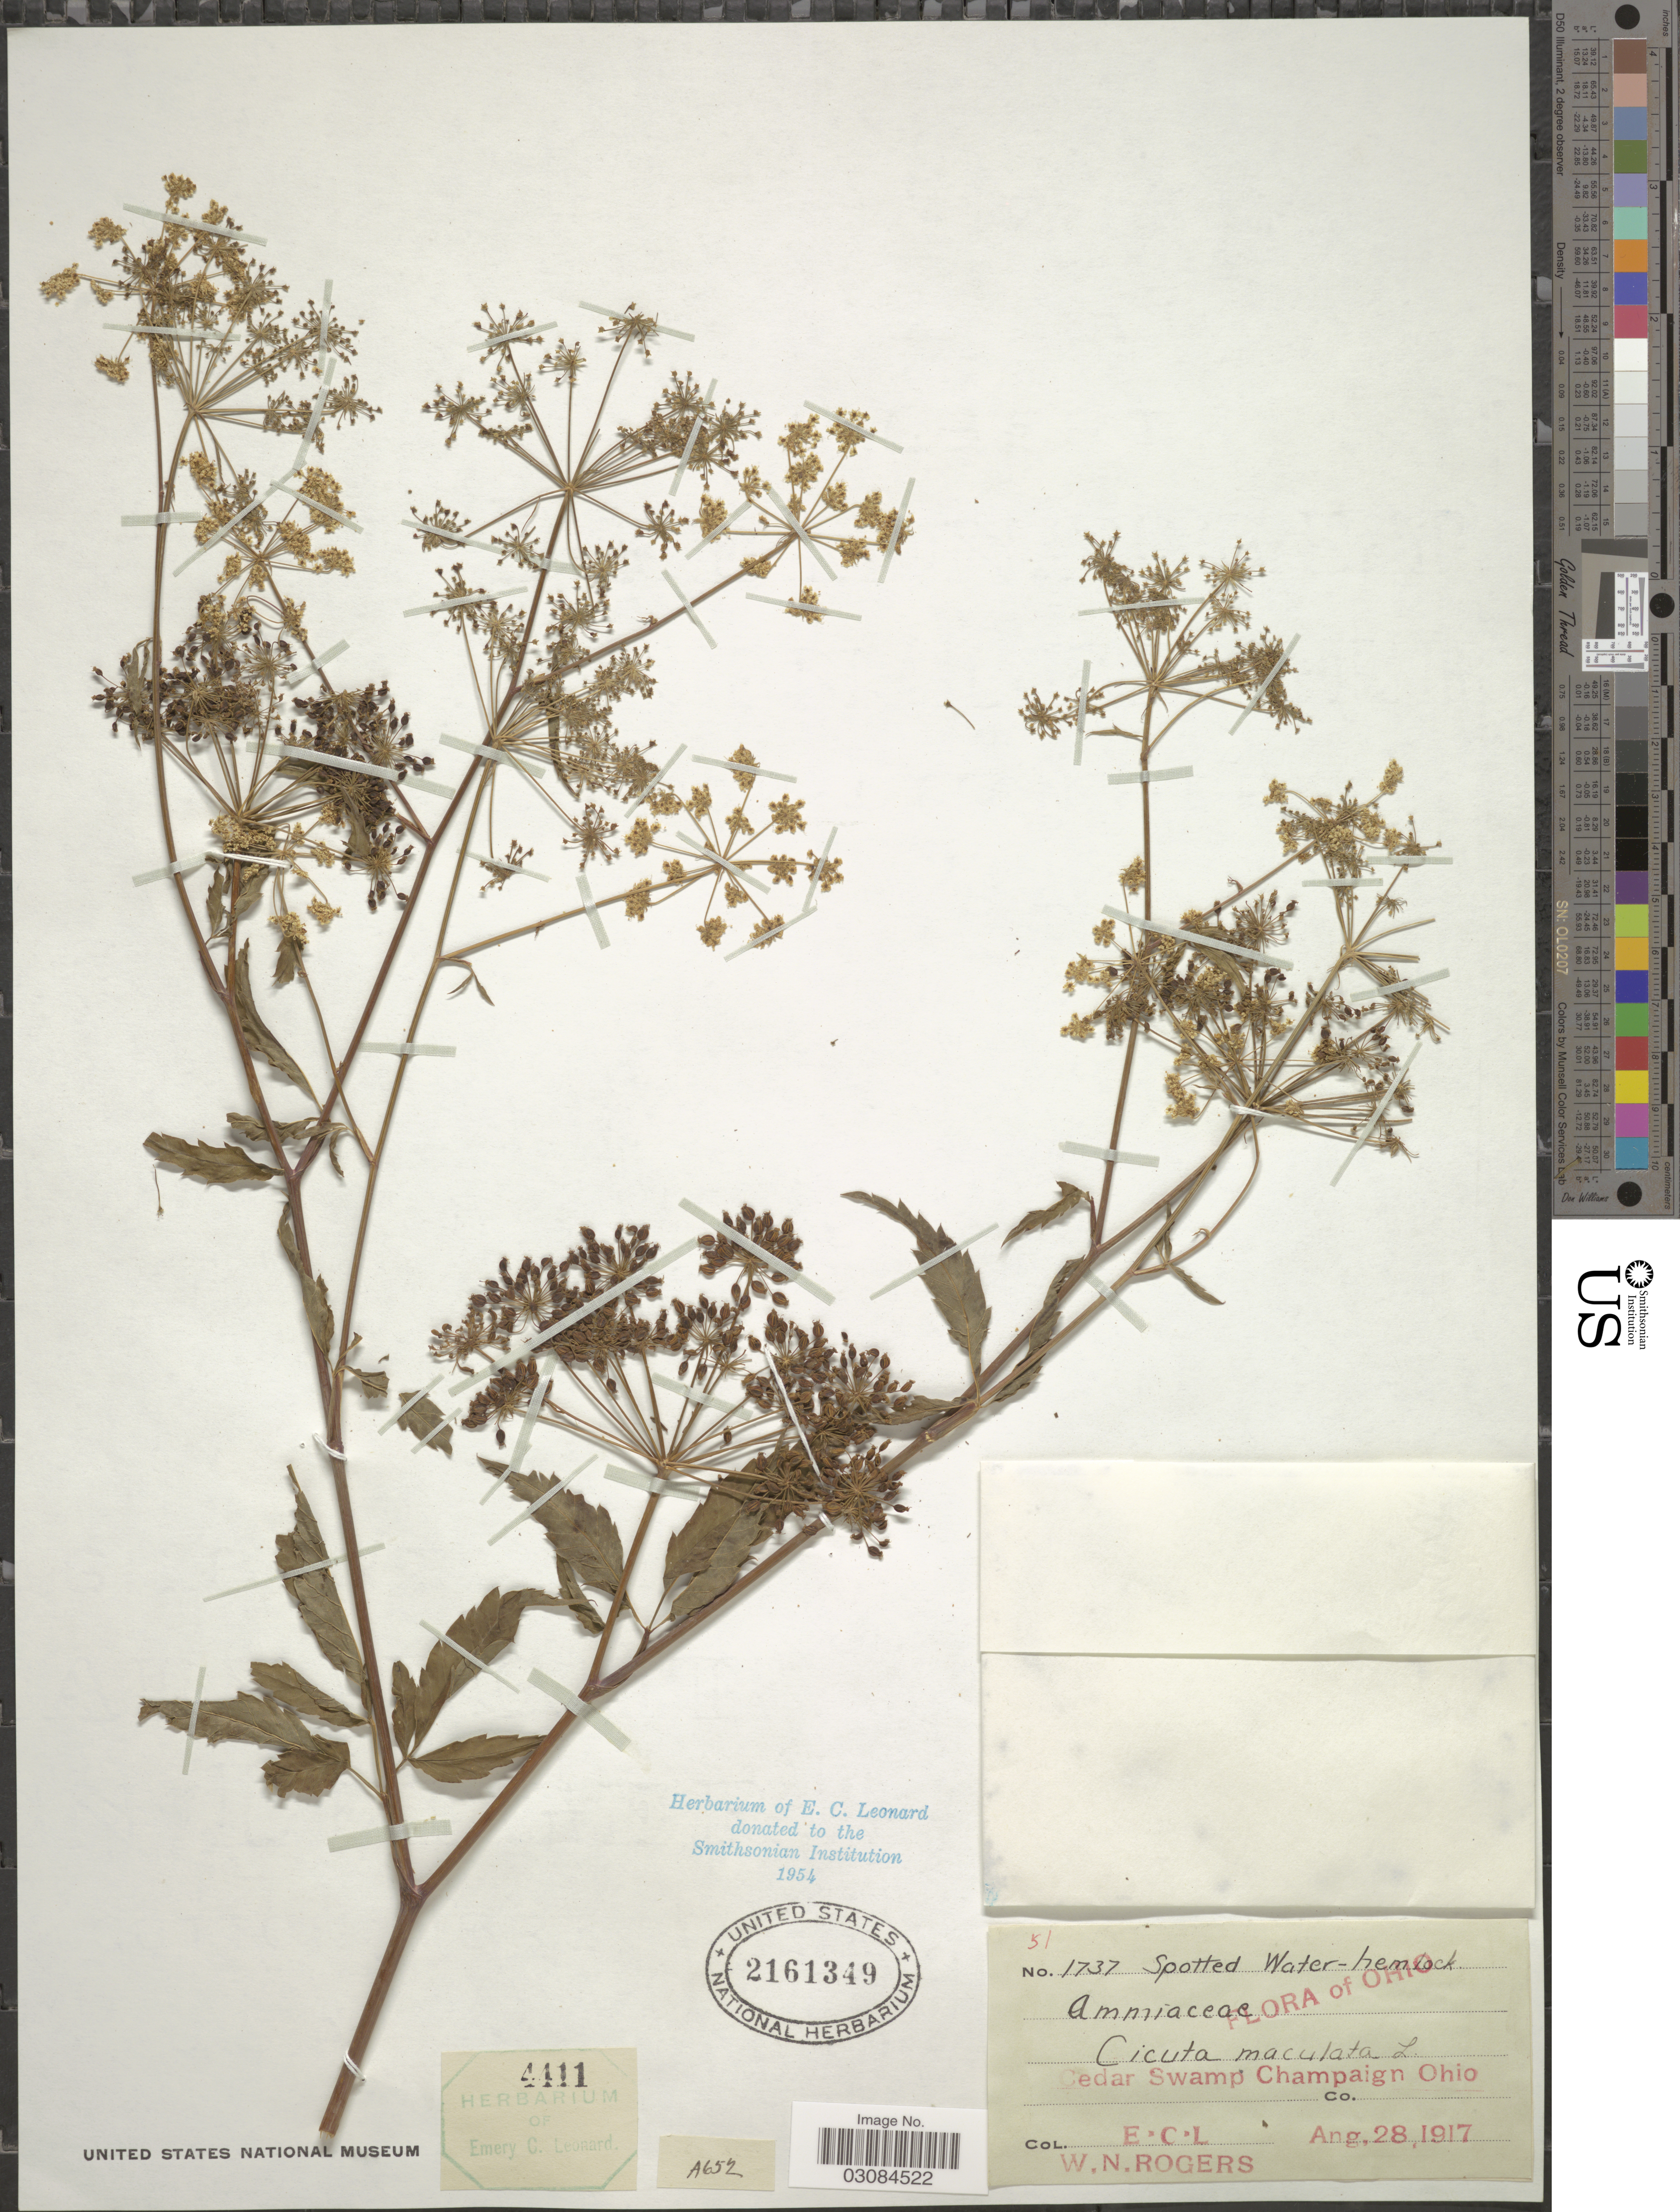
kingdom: Plantae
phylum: Tracheophyta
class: Magnoliopsida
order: Apiales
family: Apiaceae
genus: Cicuta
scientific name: Cicuta maculata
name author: L.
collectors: E. C. Leonard & W. Rogers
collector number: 1737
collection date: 1917-08-28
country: United States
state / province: Ohio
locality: Cedar Swamp Champaign.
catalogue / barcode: US 2161349